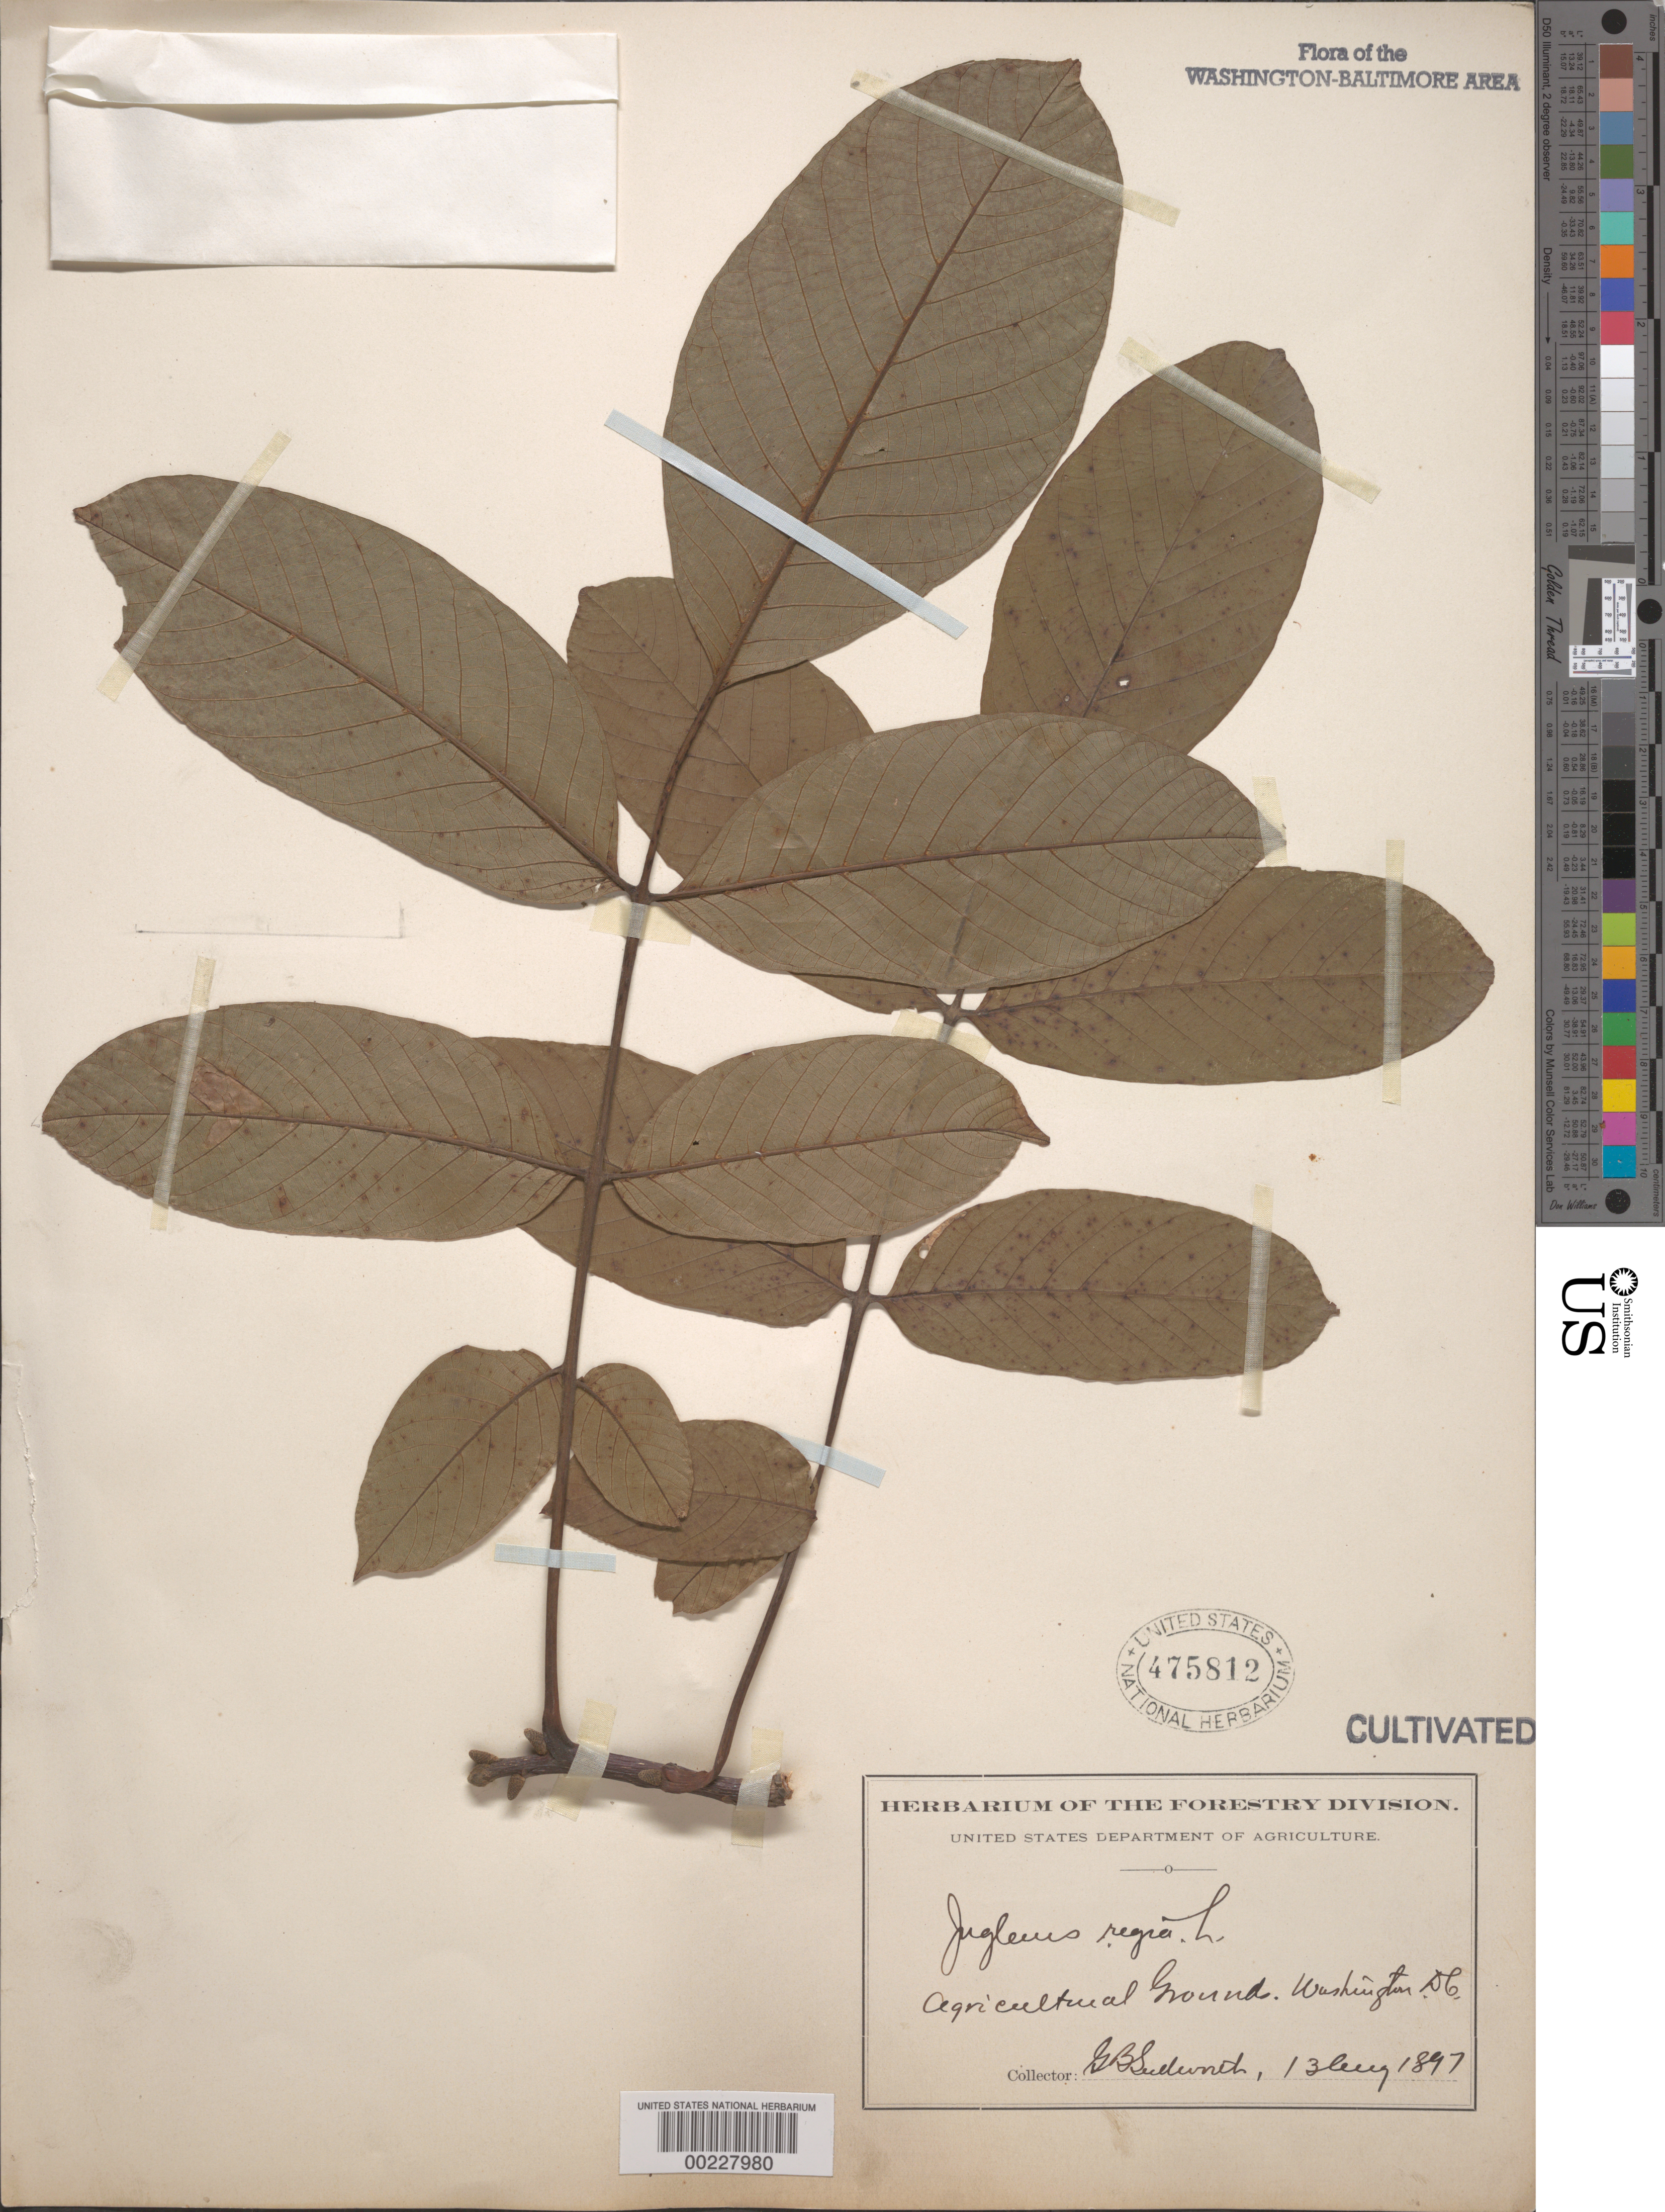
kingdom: Plantae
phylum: Tracheophyta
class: Magnoliopsida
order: Fagales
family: Juglandaceae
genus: Juglans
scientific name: Juglans regia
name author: L.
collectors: G. B. Sudworth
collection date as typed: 13 Aug 1897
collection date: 1897-08-13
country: United States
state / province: District of Columbia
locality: Agricultural grounds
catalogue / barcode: US 475812